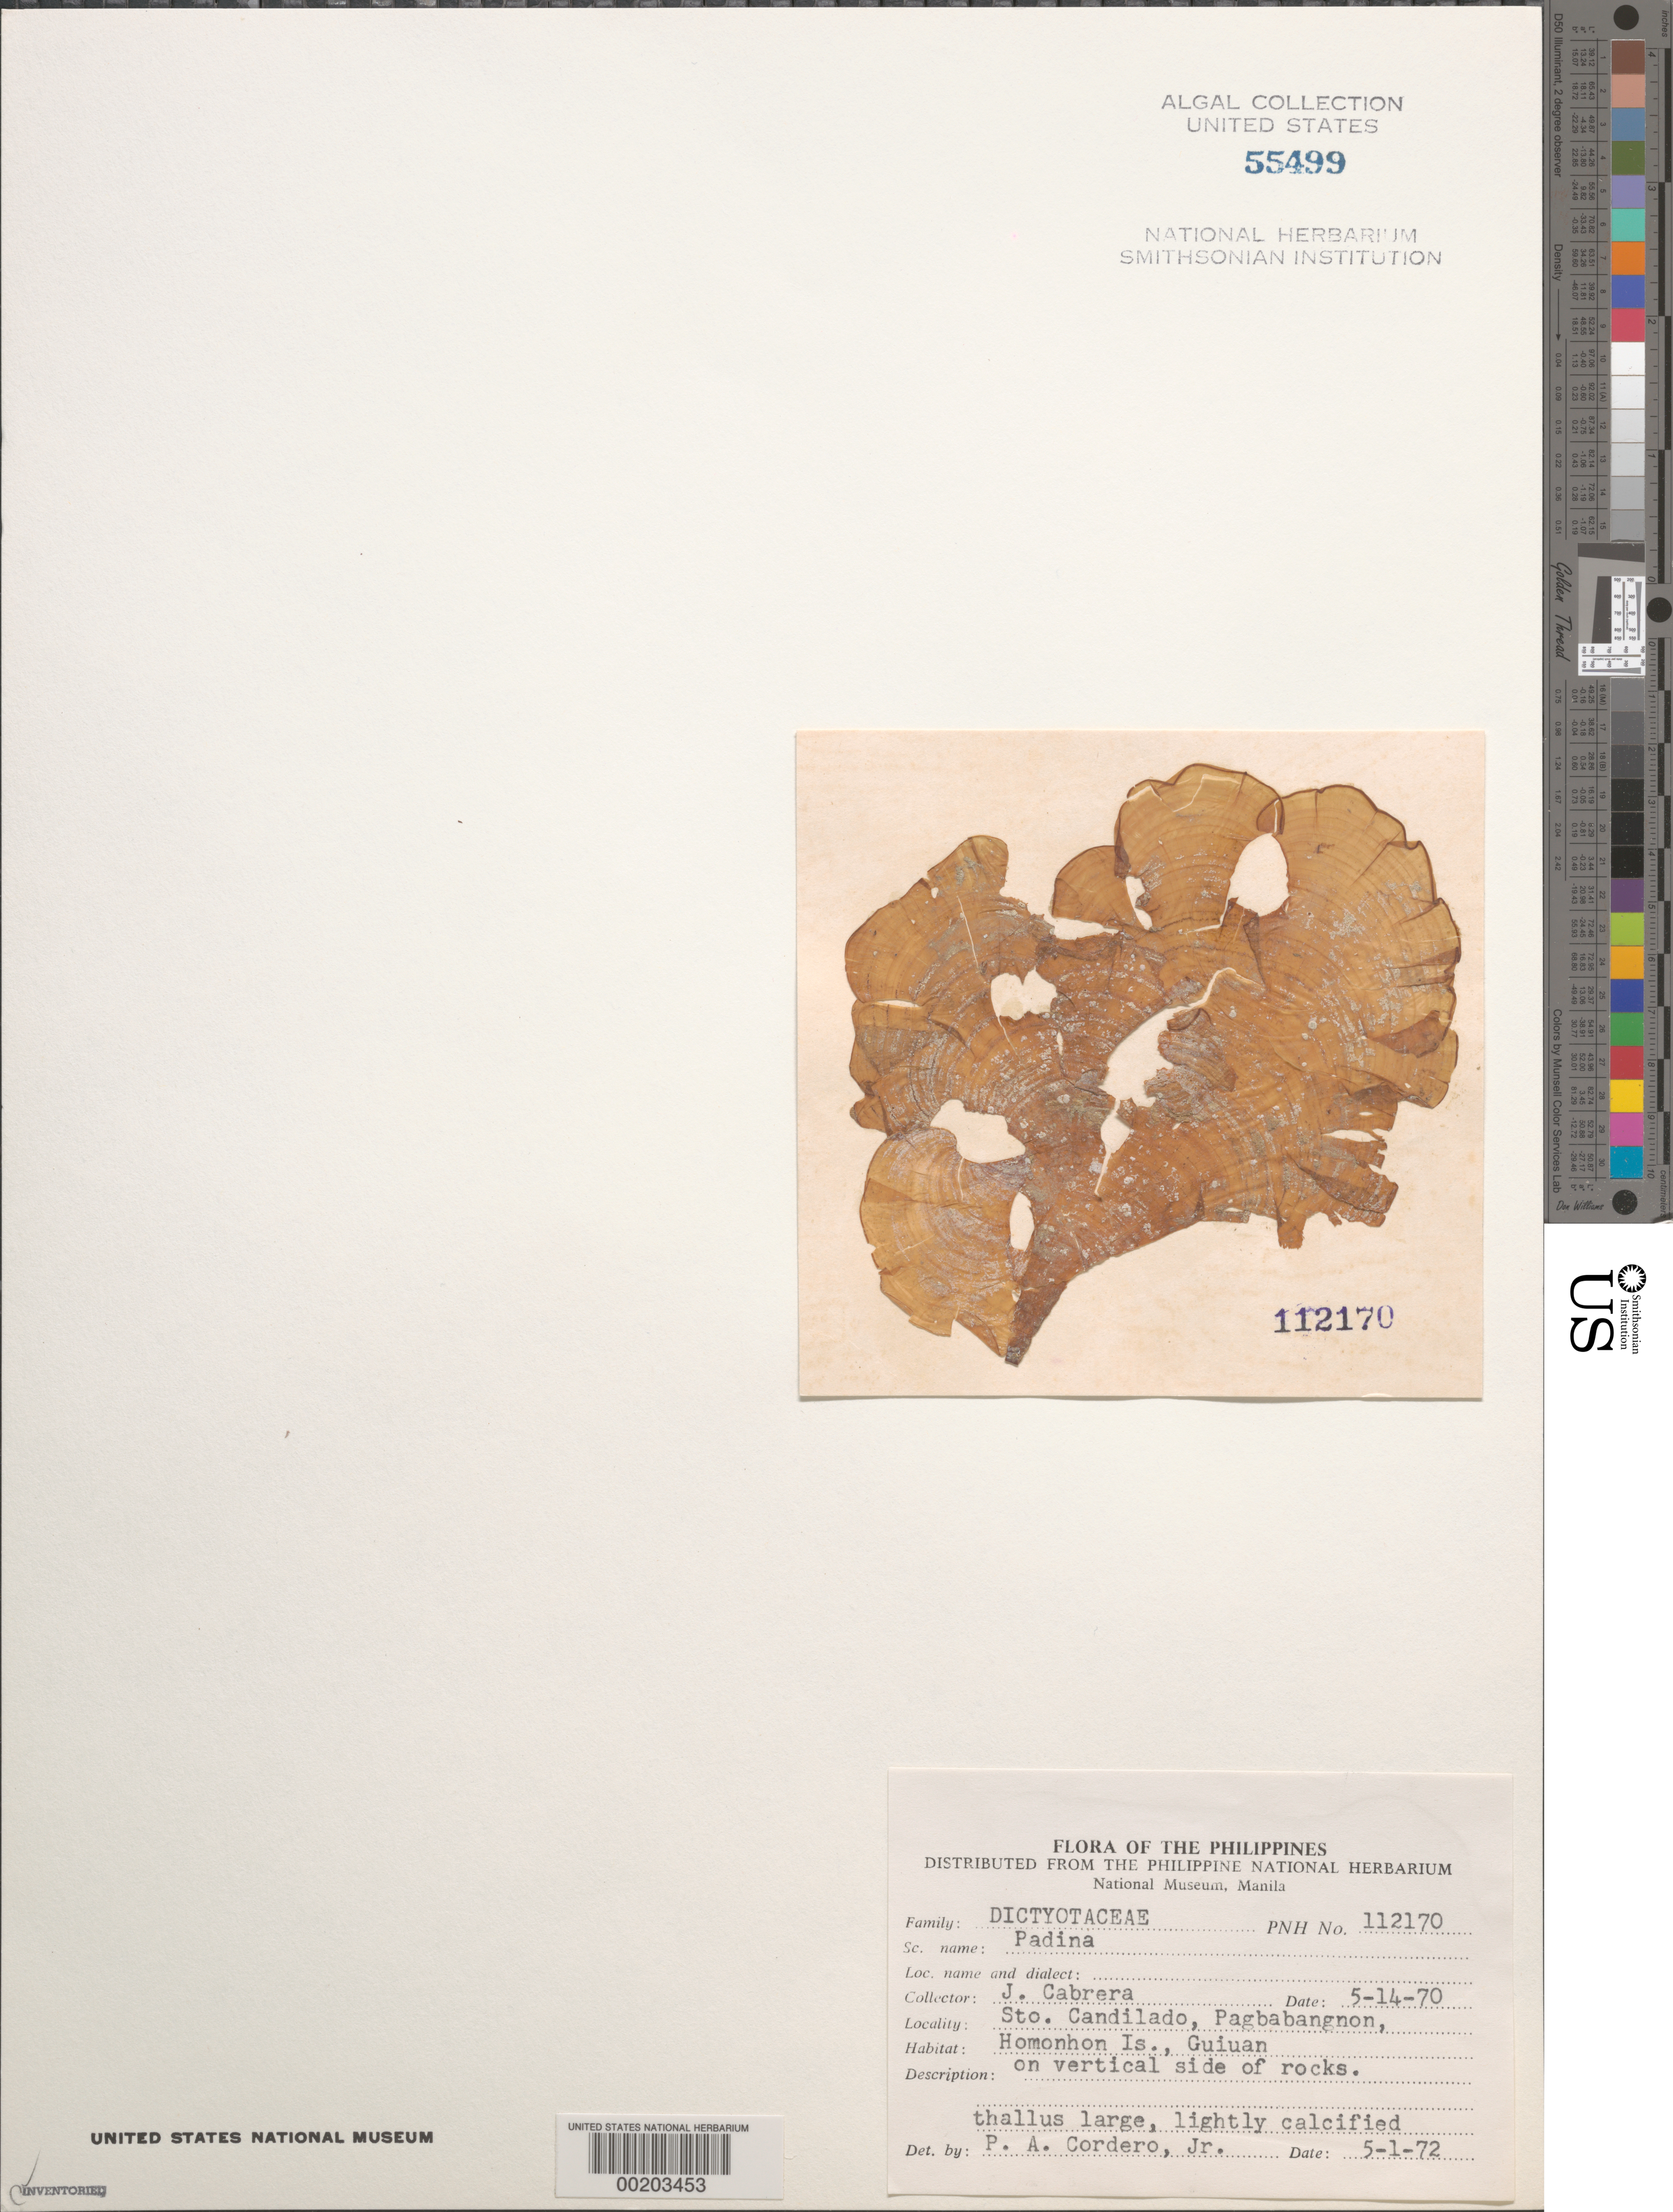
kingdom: Chromista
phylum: Ochrophyta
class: Phaeophyceae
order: Dictyotales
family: Dictyotaceae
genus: Padina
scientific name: Padina sp.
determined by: Cordero, P. A., Jr.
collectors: J. Cabrera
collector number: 112170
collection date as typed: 14 May 1970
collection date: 1970-05-14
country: Philippines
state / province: Eastern Visayas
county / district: Eastern Samar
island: Homonhon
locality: Santo Candilado, Pagbabangnon, Guiuan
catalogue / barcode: US 55499